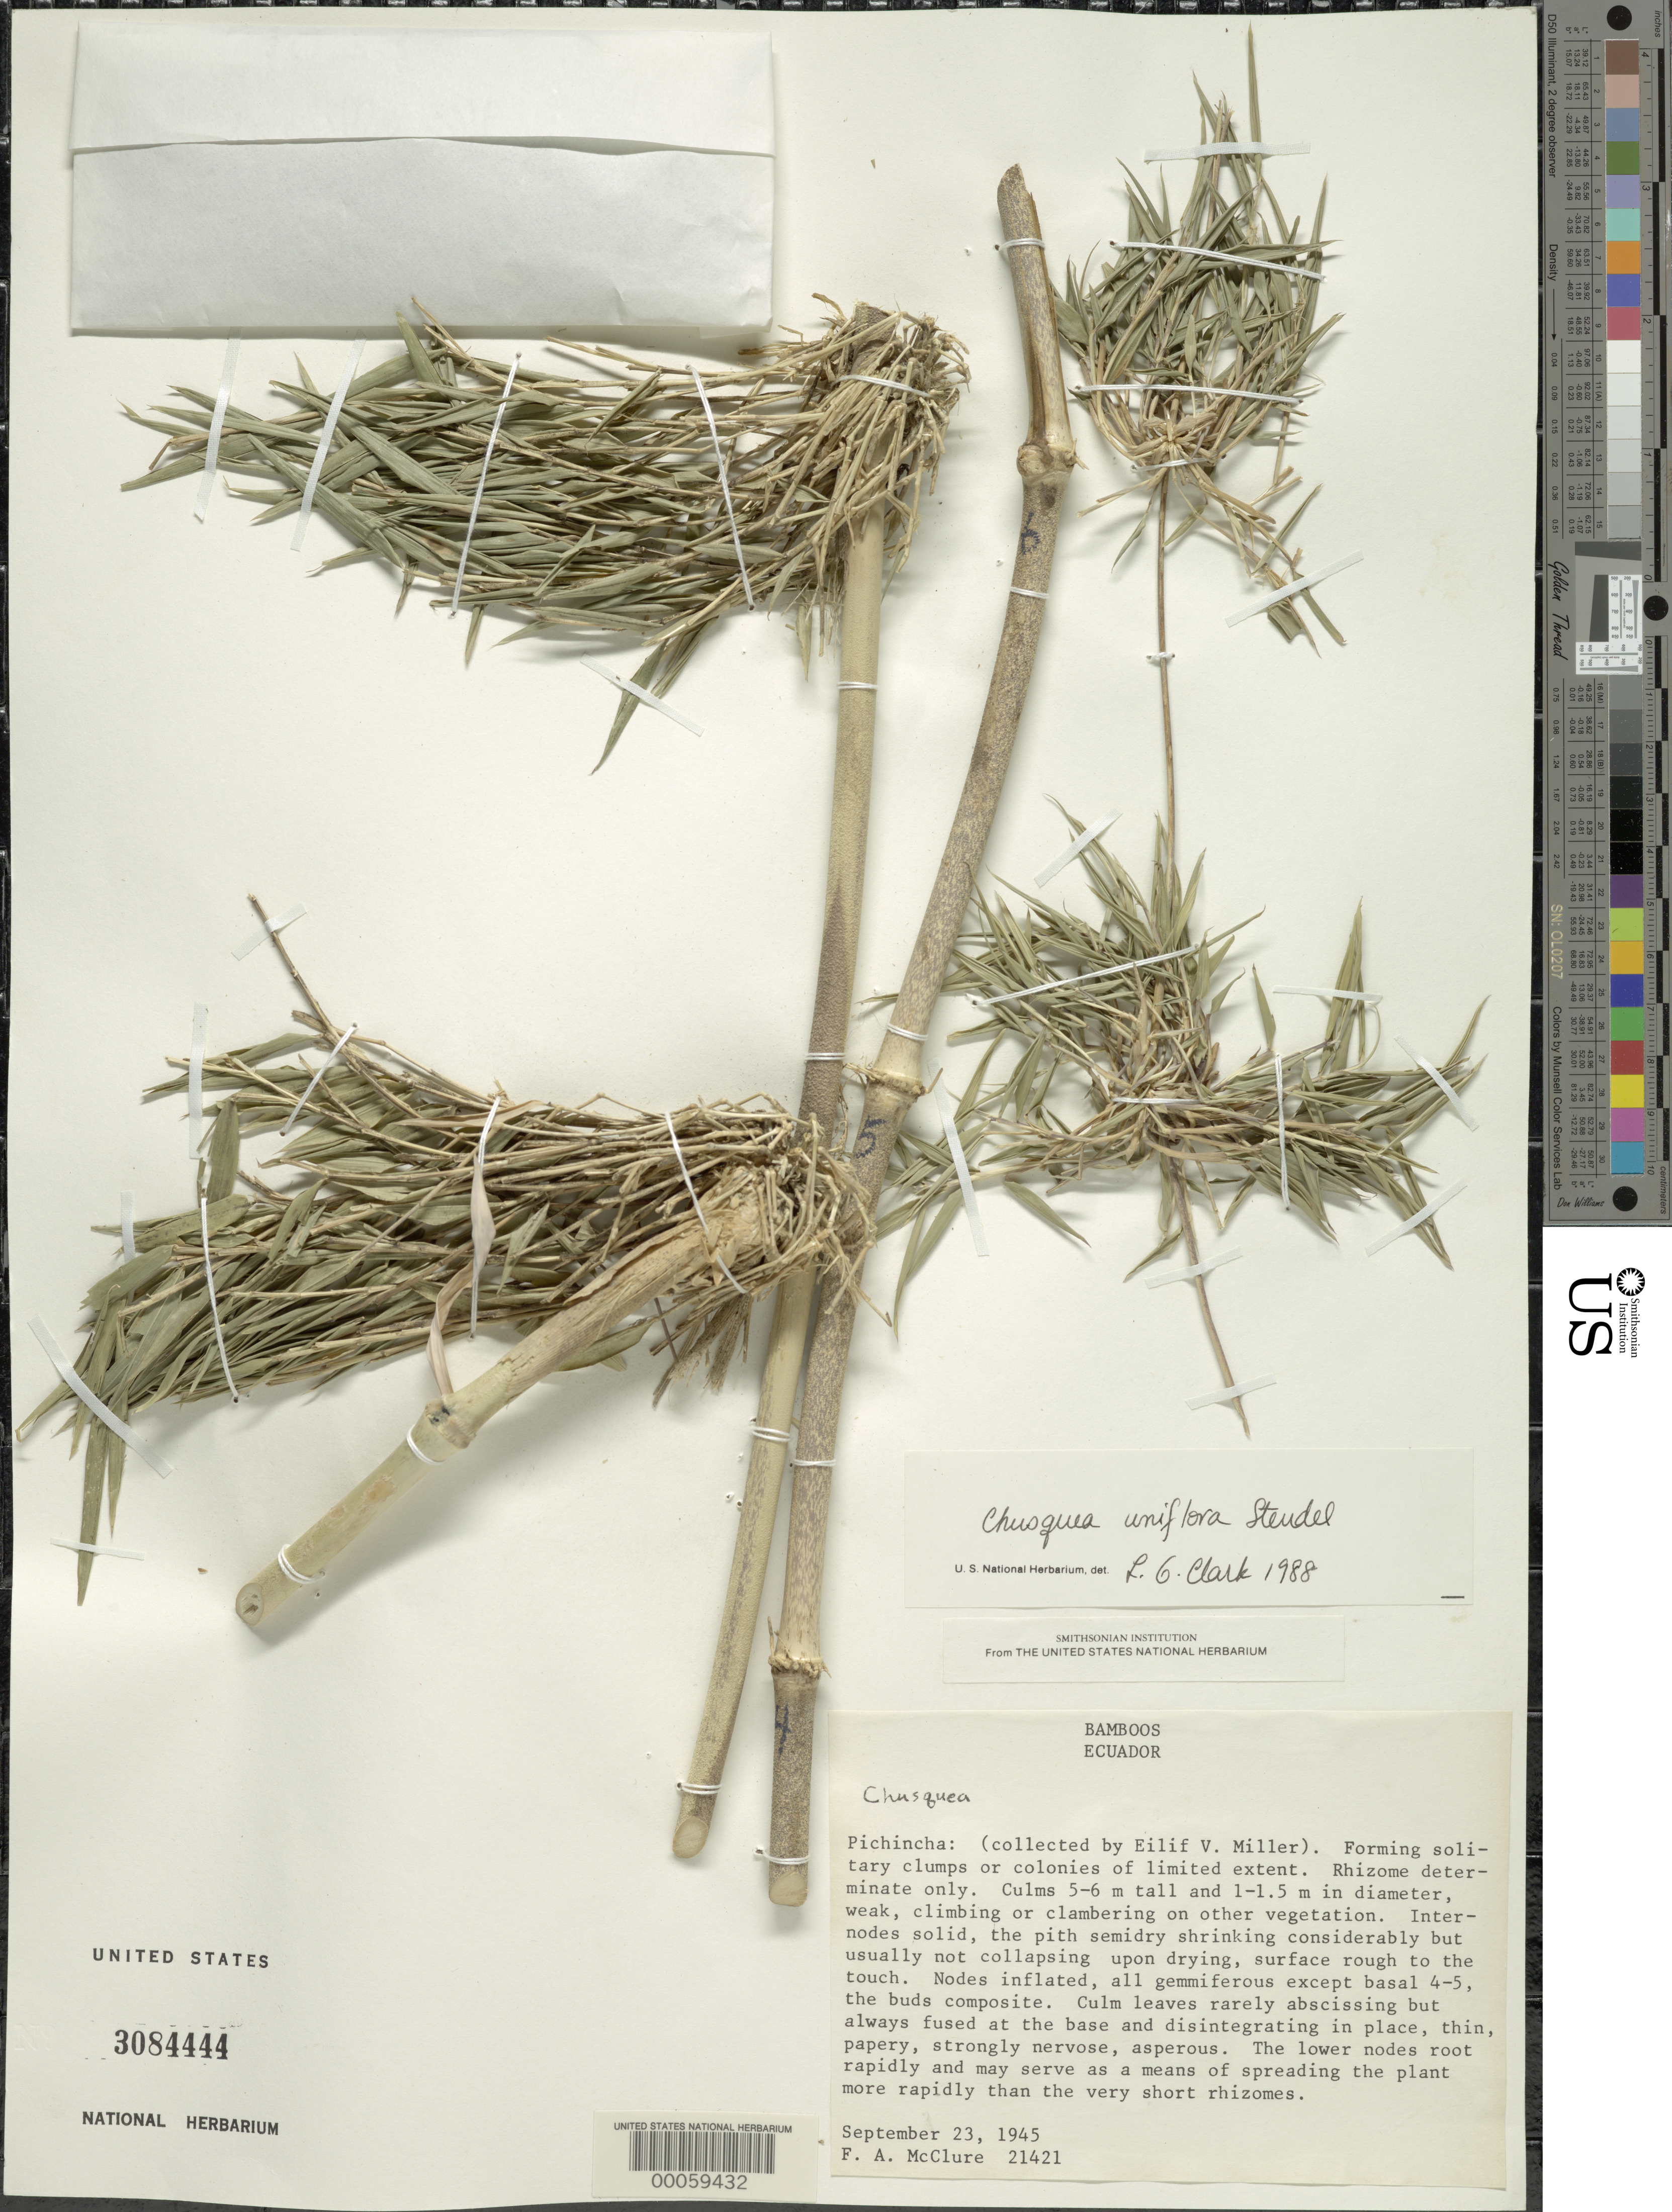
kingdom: Plantae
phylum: Tracheophyta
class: Liliopsida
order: Poales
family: Poaceae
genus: Chusquea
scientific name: Chusquea uniflora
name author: Steud.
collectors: E. V. Miller & F. A. McClure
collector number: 21421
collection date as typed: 23 Sep 1945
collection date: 1945-09-23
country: Ecuador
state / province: Pichincha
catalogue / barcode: US 3084444